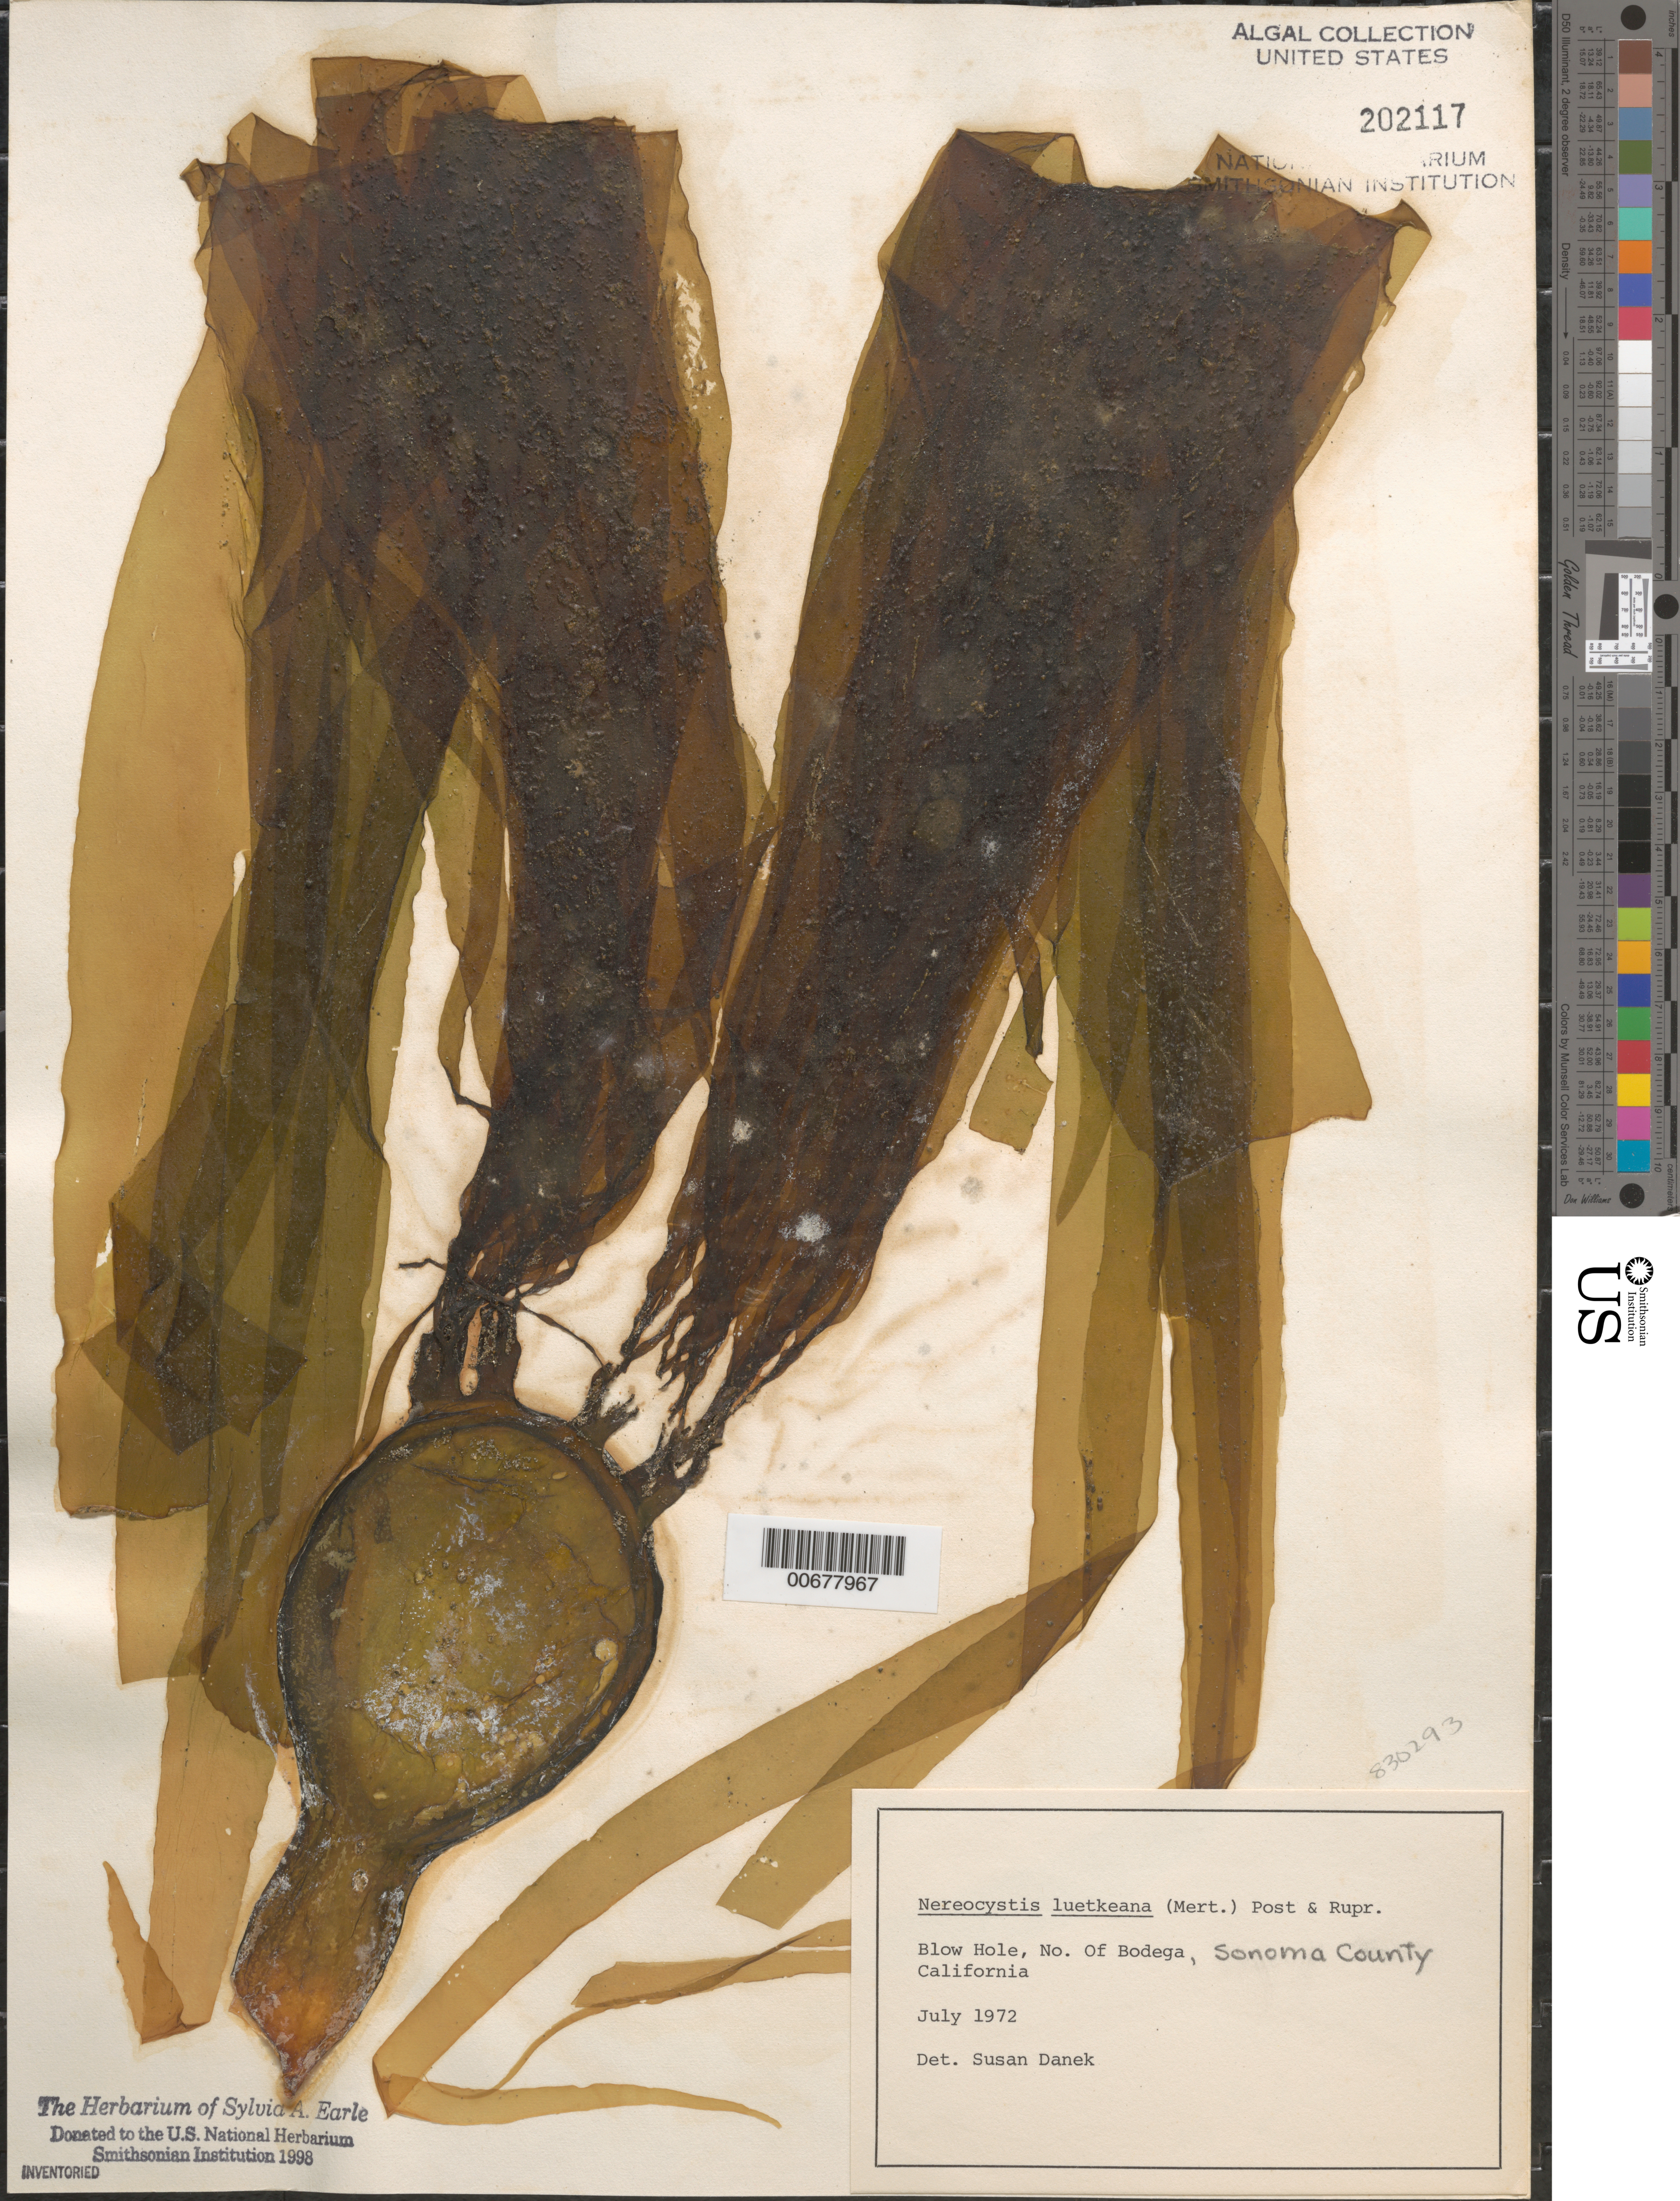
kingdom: Chromista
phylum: Ochrophyta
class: Phaeophyceae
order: Laminariales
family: Laminariaceae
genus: Nereocystis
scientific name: Nereocystis luetkeana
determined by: Danek, S. L.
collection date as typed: Jul 1972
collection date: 1972-07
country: United States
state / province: California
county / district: Sonoma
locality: Blow Hole, north of Bodega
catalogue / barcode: US 202117